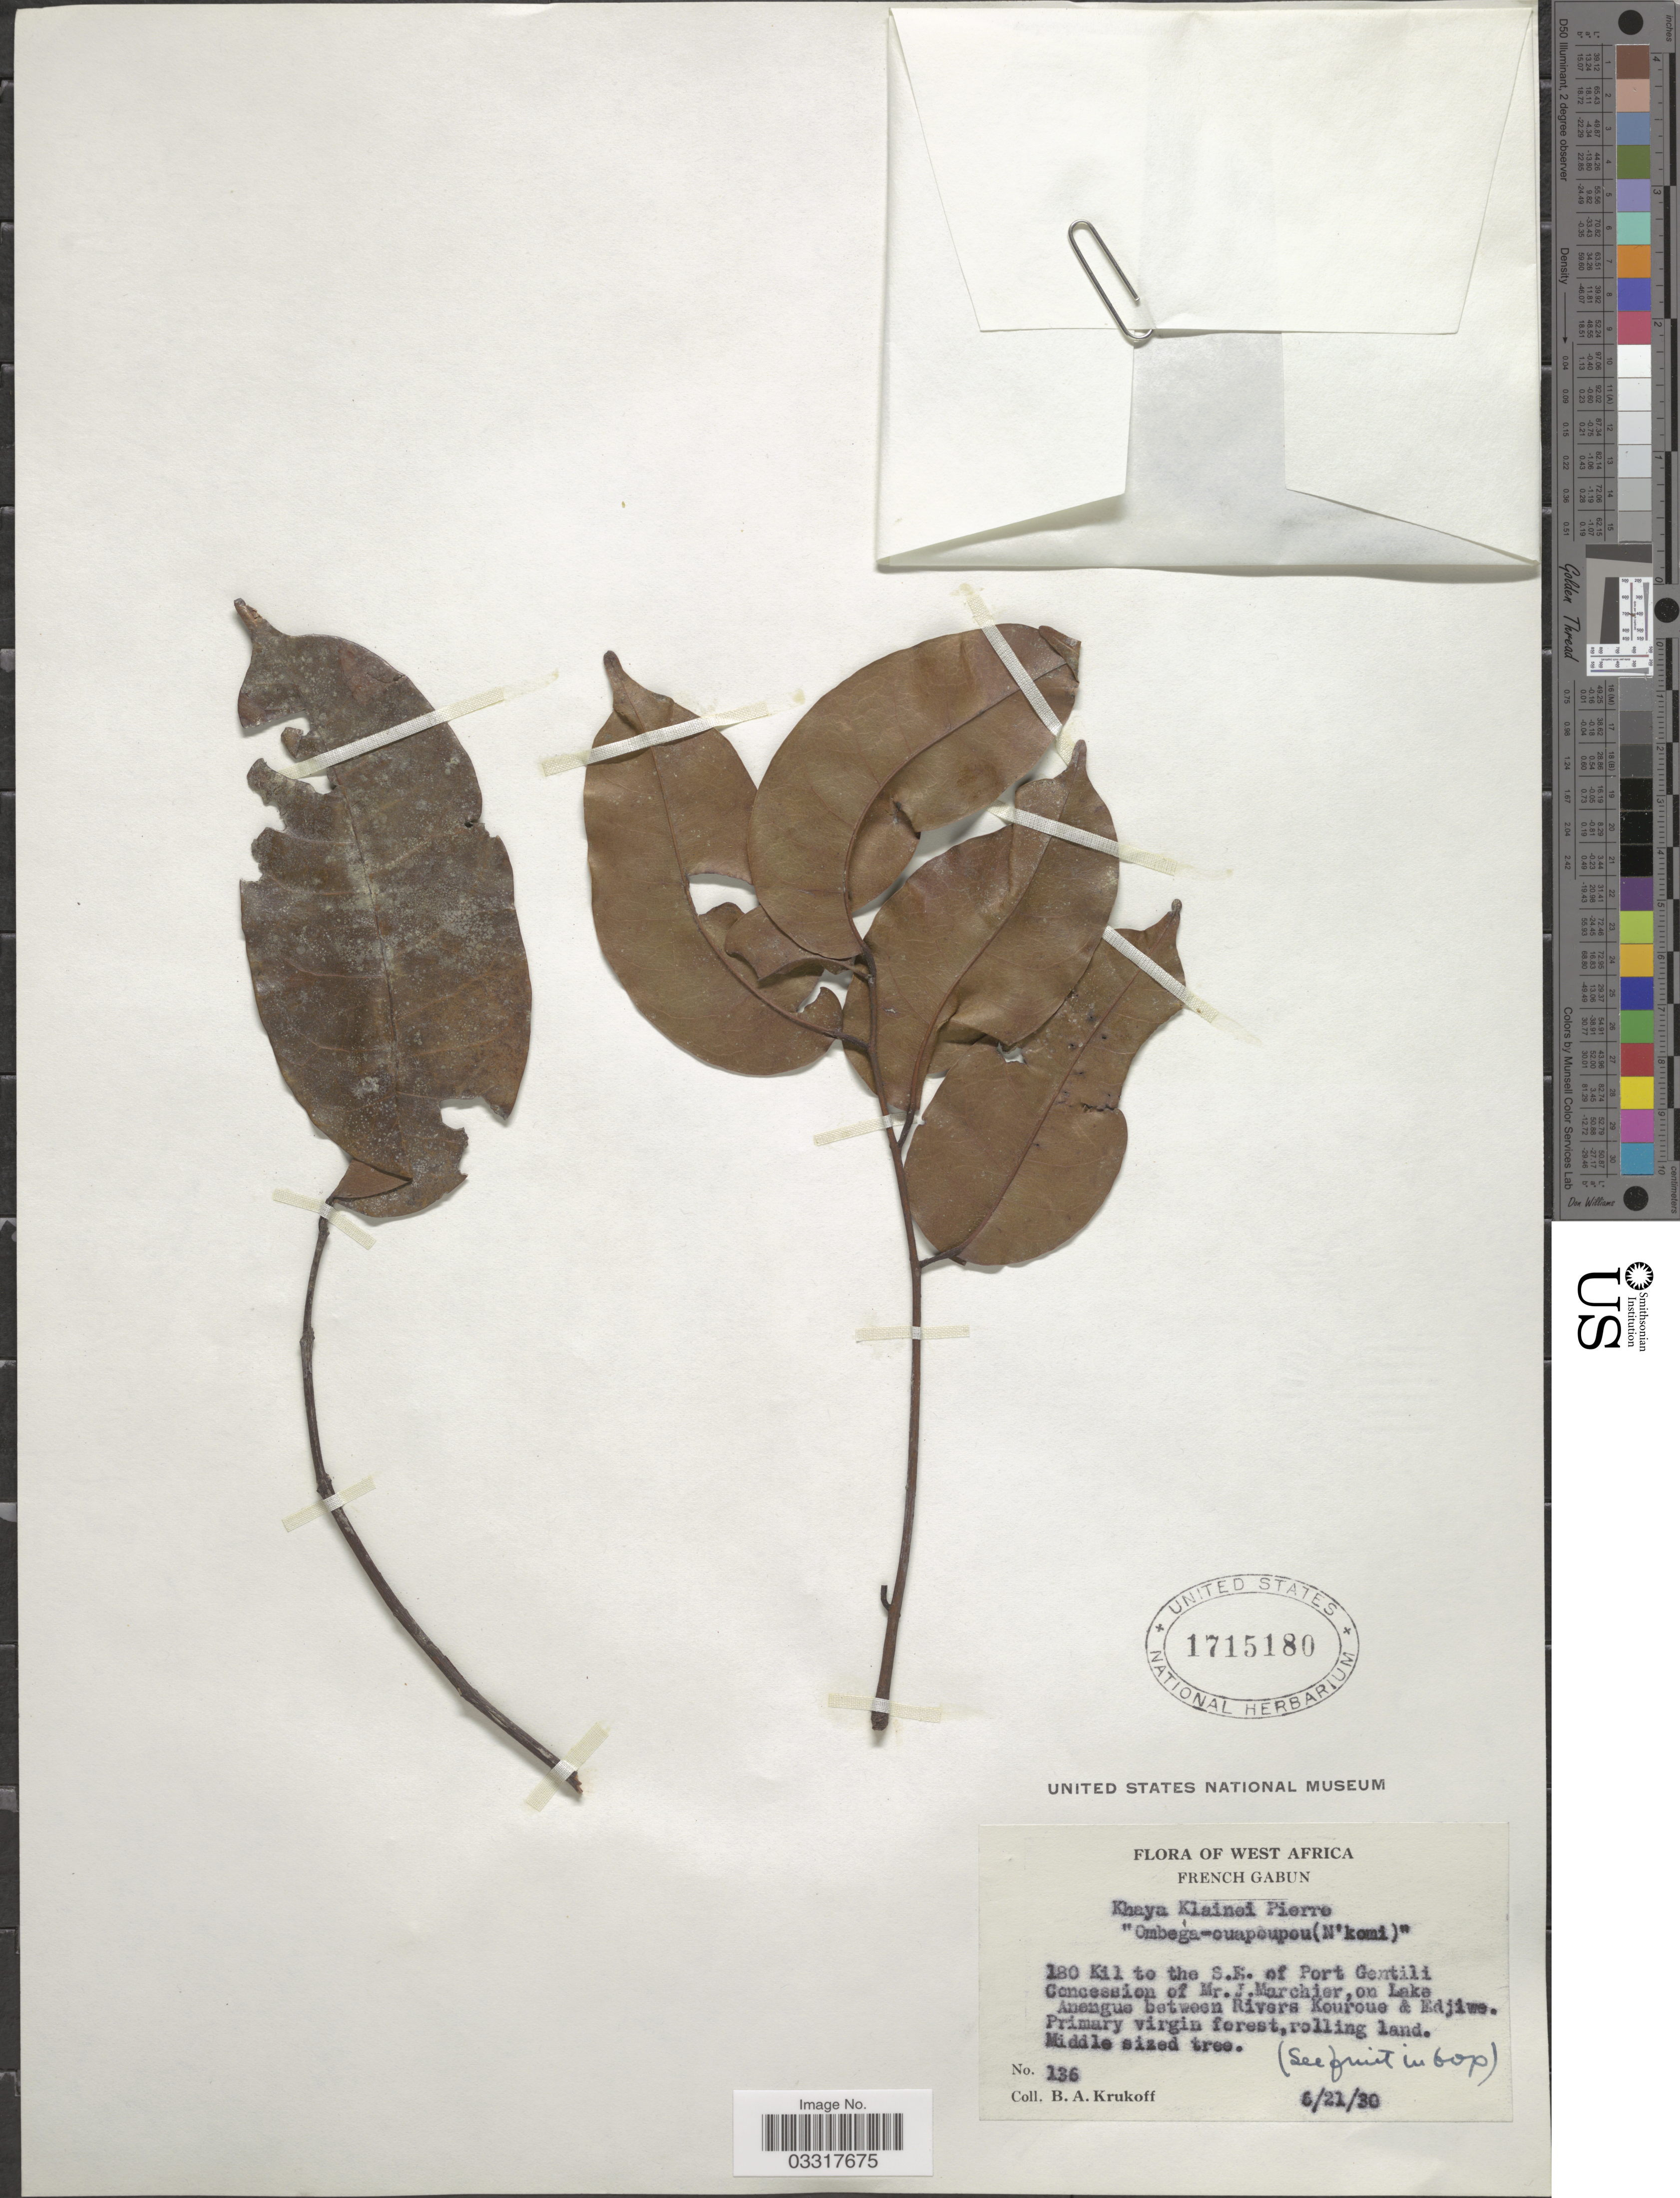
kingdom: Plantae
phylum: Tracheophyta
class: Magnoliopsida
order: Sapindales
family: Meliaceae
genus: Khaya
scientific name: Khaya klainei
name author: Pierre ex Pellegr.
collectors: B. A. Krukoff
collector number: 136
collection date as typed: Transcribed d/m/y: 21/6/30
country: Gabon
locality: West Africa, French Gabun, 180 Kil to the S.E of Port Gentili Concession of Mr. J. Marchier, on Lake Anengue between Rivers Kouroue & Edjiwe.